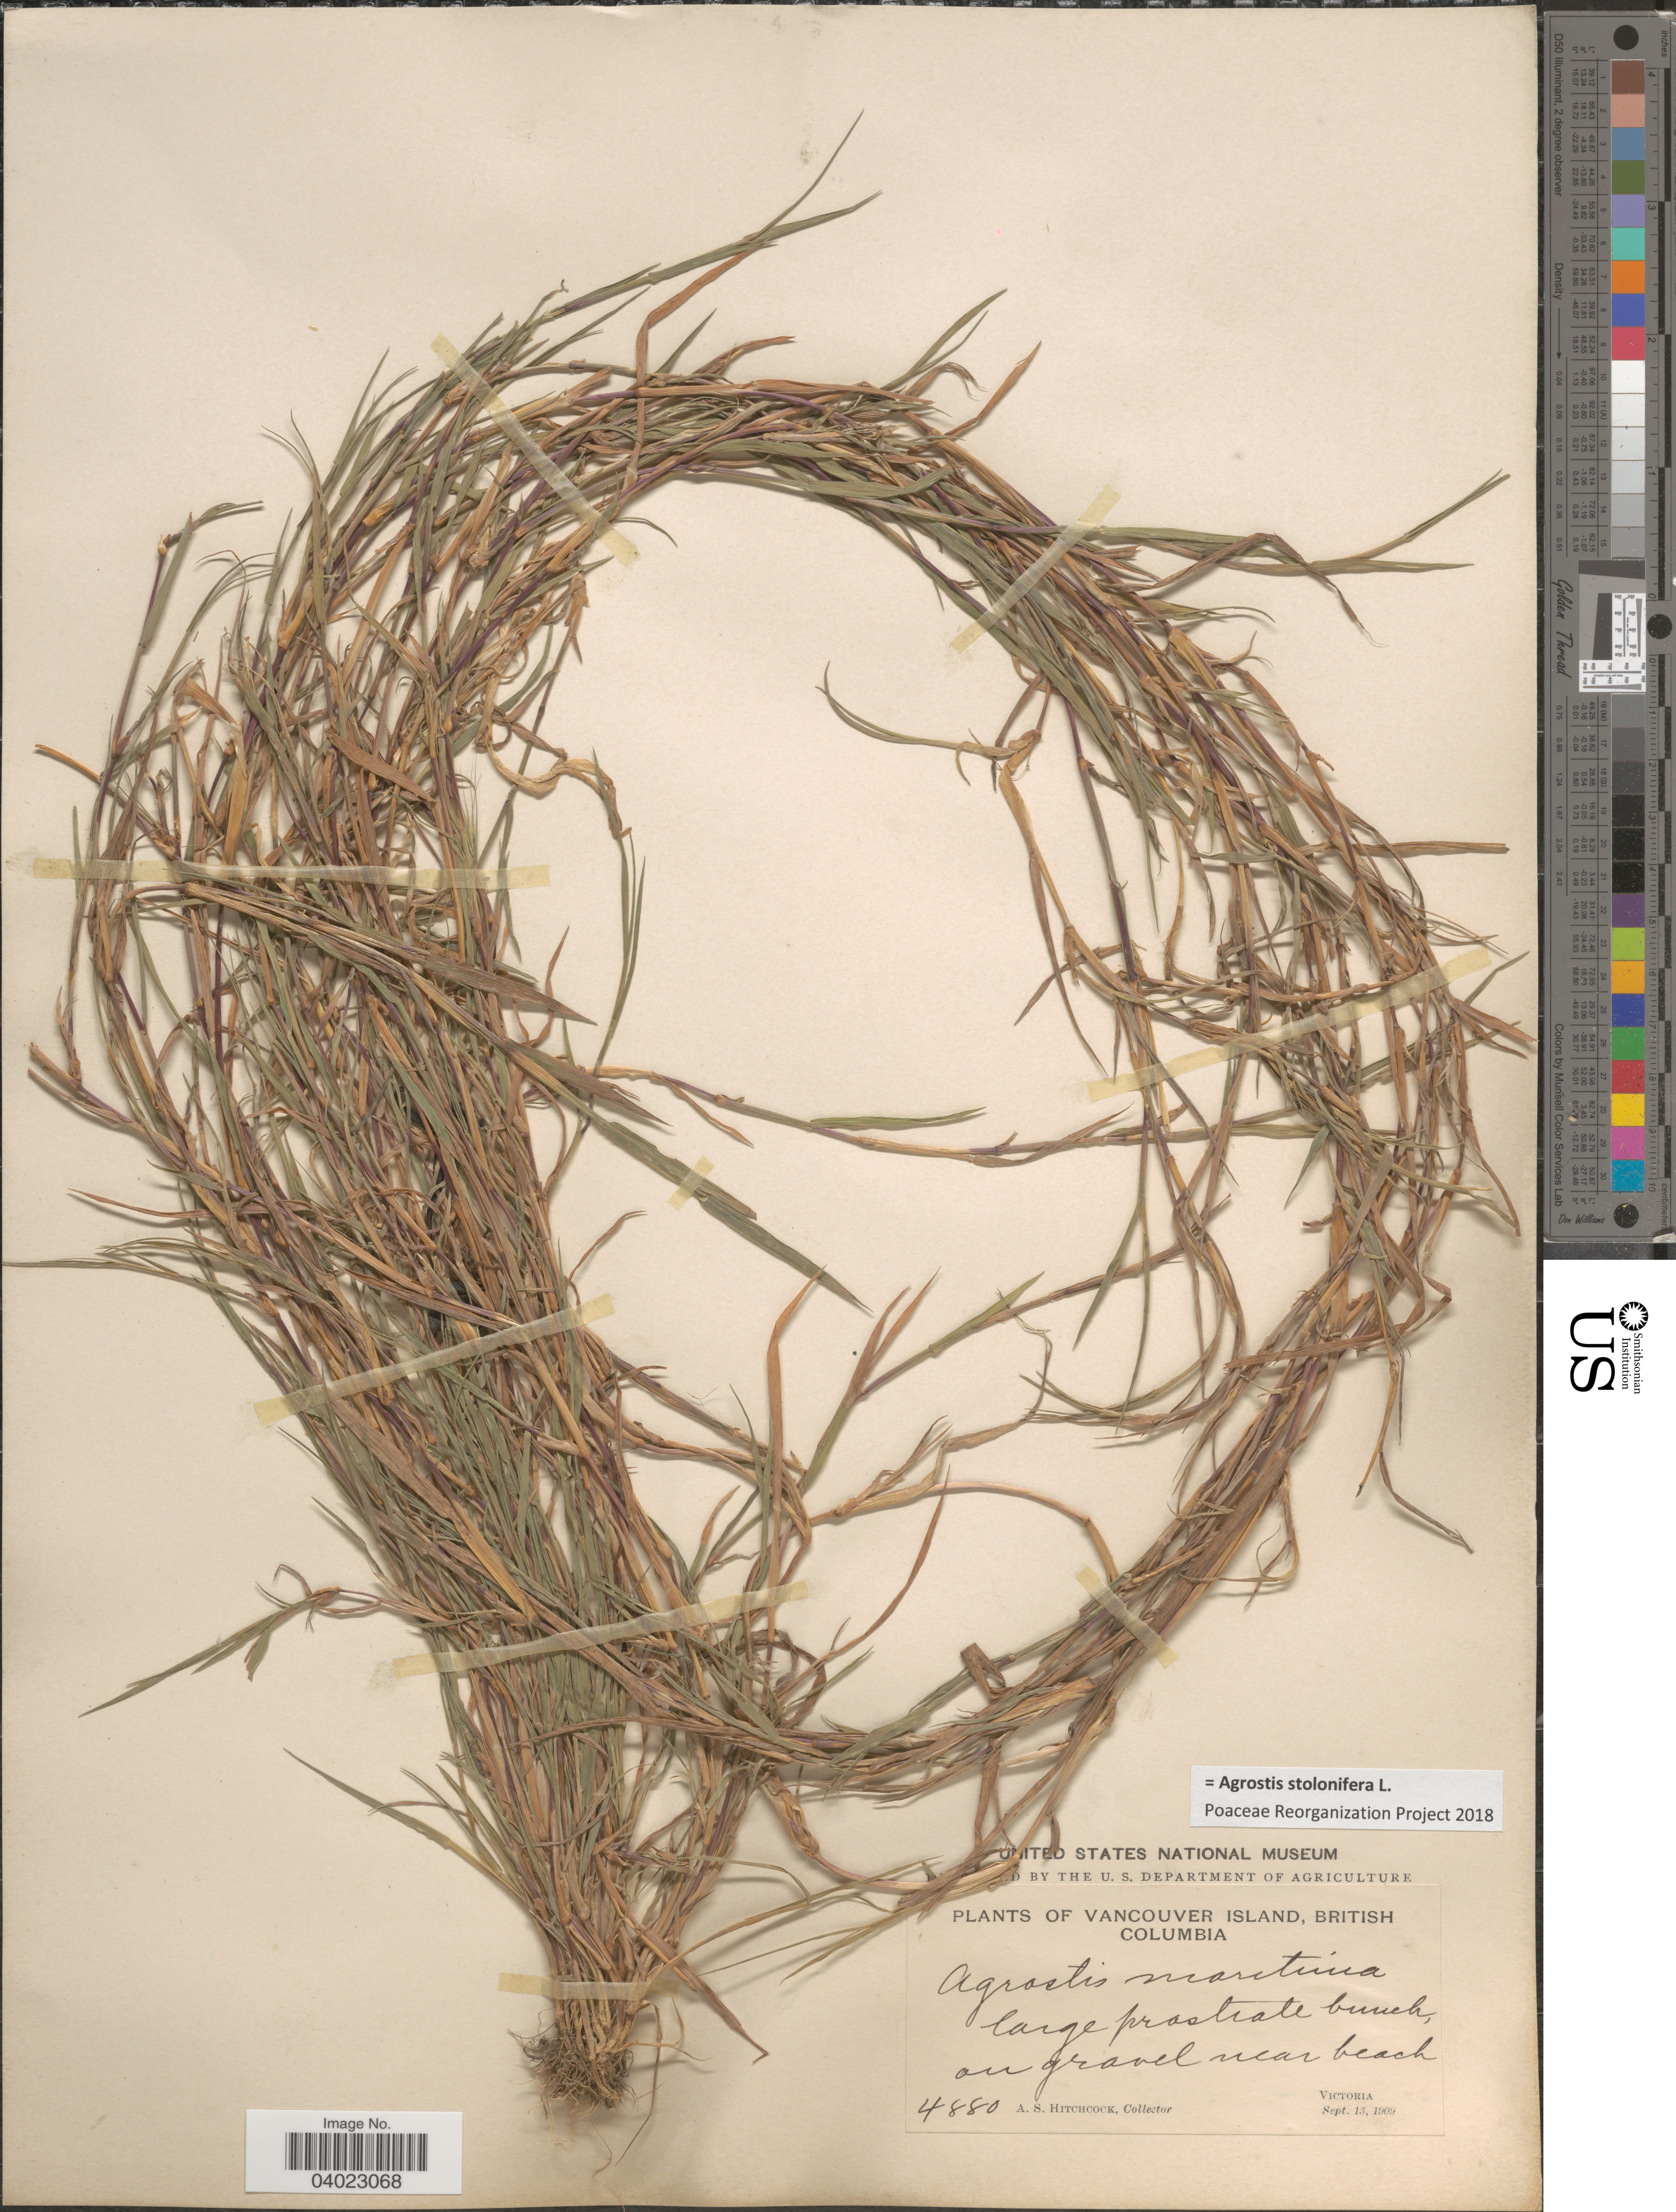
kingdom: Plantae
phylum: Tracheophyta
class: Liliopsida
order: Poales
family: Poaceae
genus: Agrostis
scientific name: Agrostis stolonifera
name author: L.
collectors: A. S. Hitchcock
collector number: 4880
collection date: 1909-09-13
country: Canada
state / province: British Columbia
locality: Vancouver Island. large prostrate bunch, on gravel near beach. Victoria.